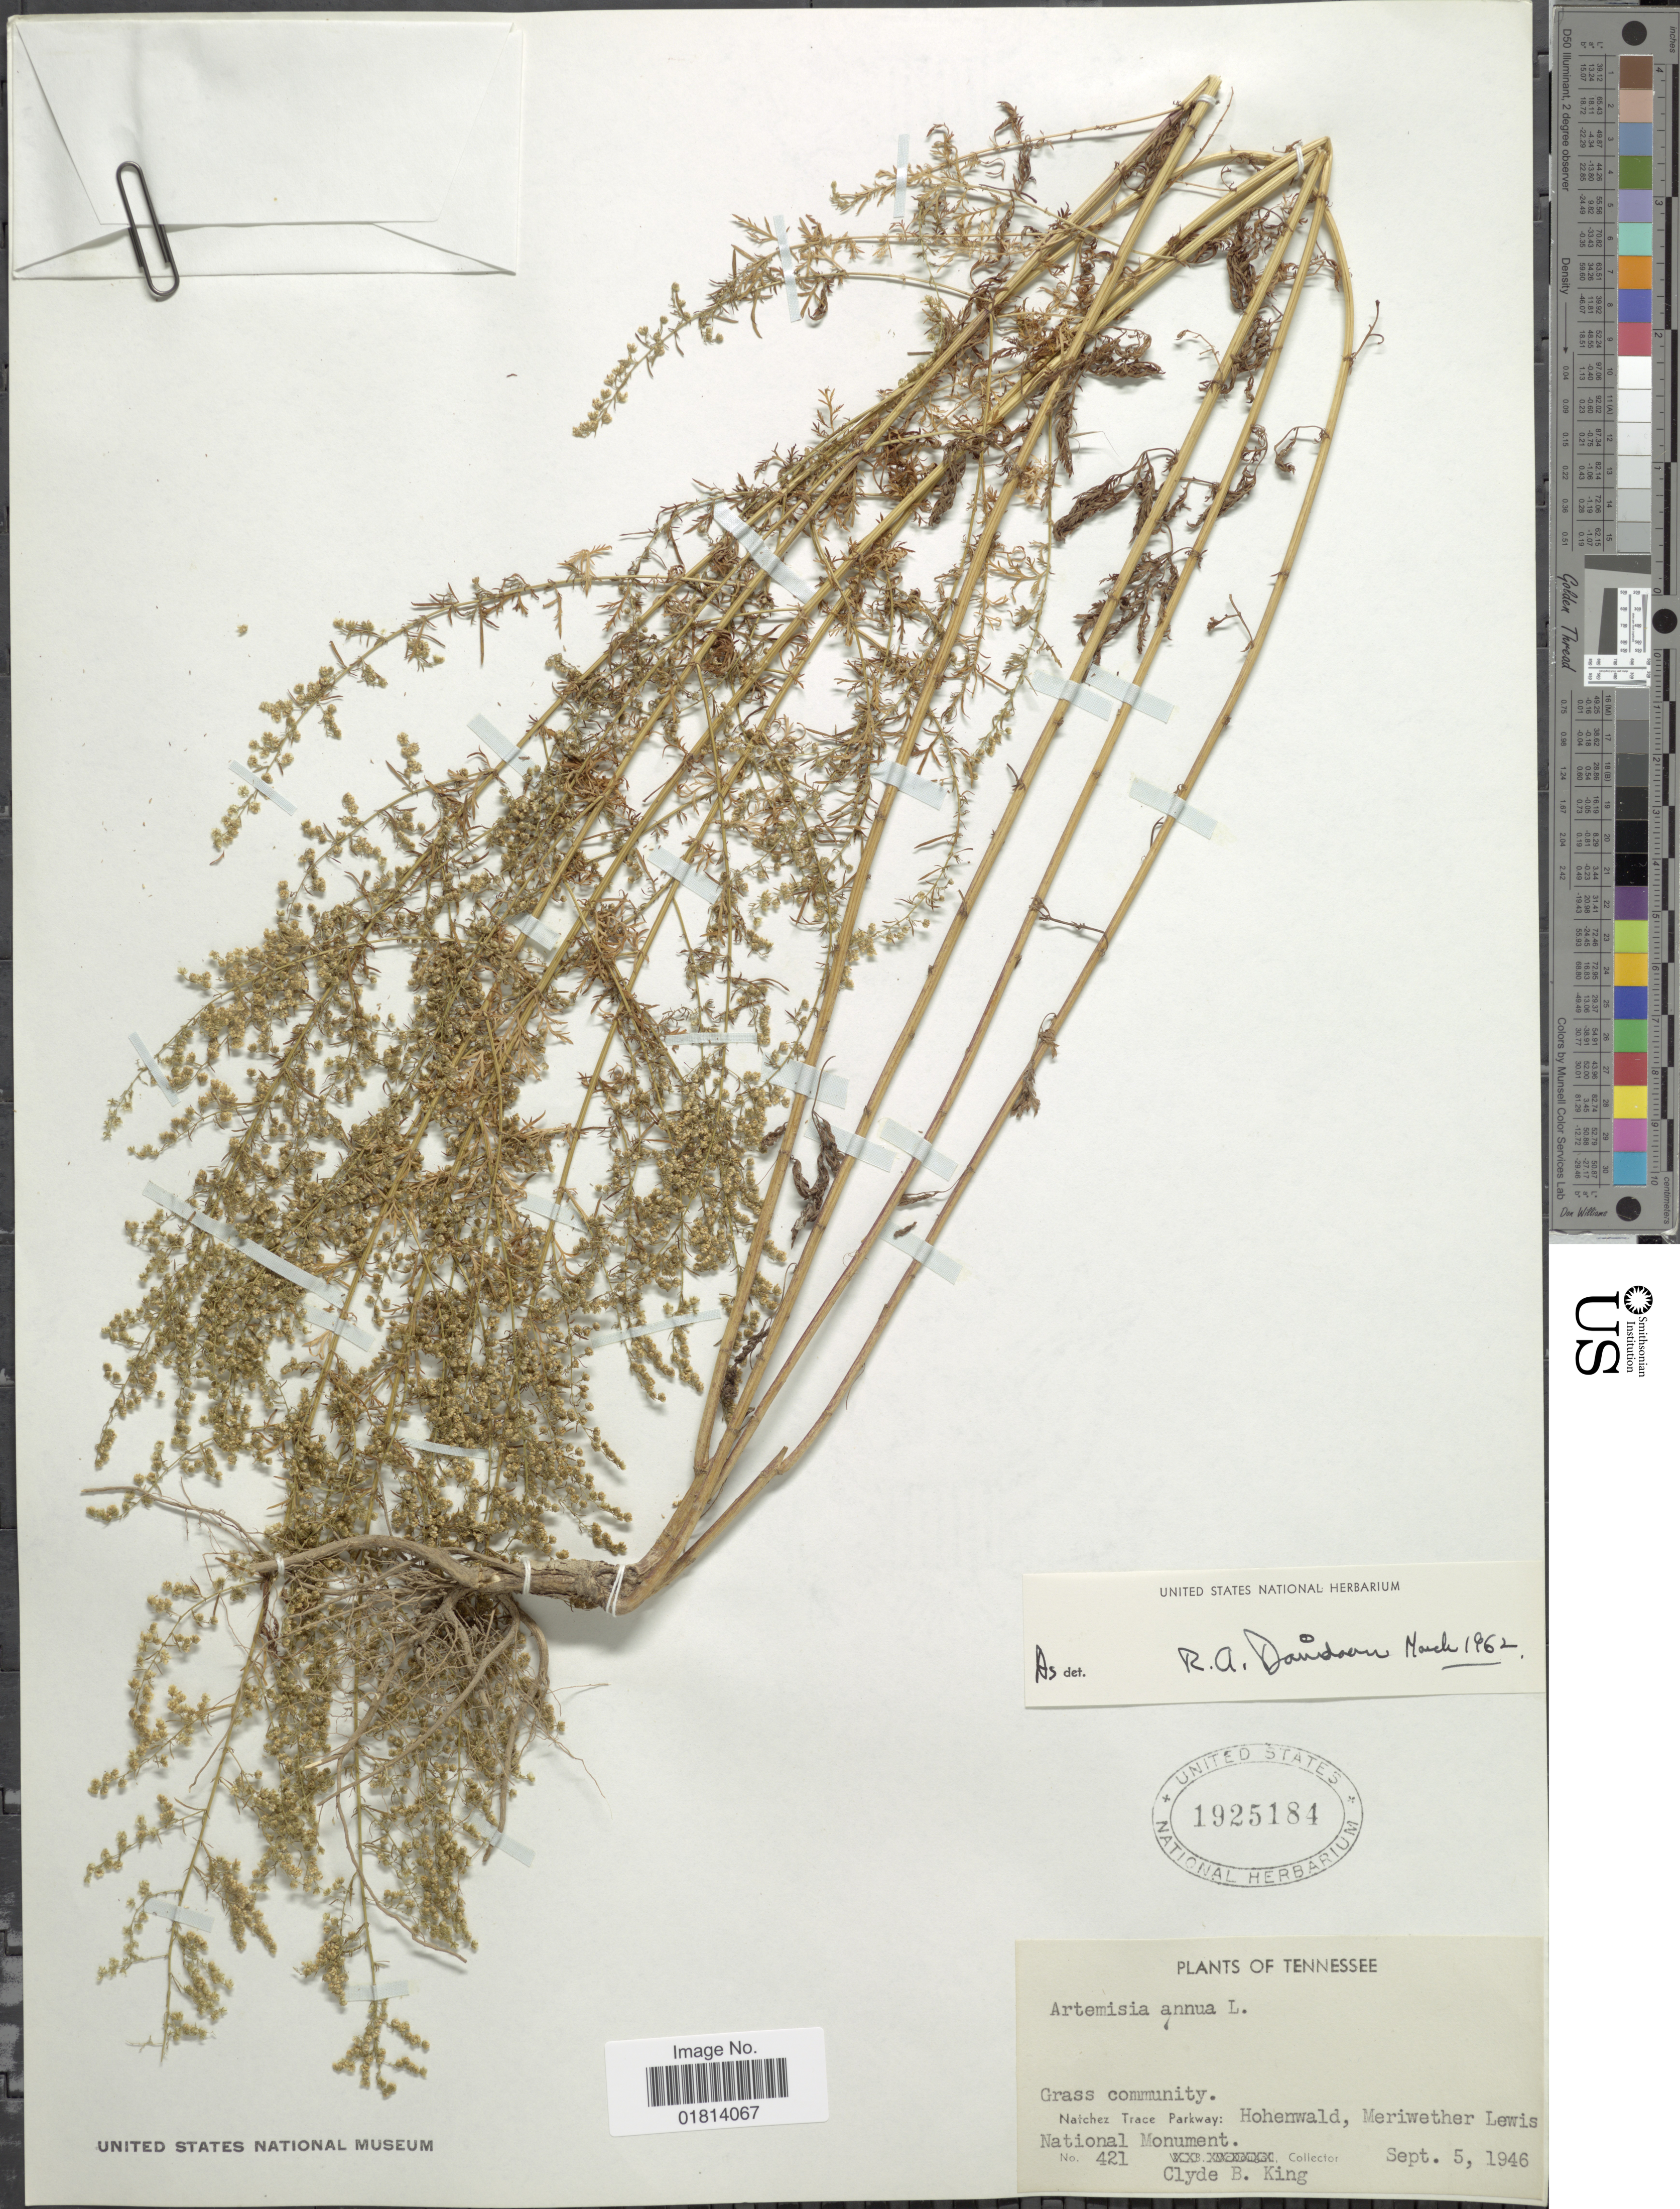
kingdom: Plantae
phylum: Tracheophyta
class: Magnoliopsida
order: Asterales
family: Asteraceae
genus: Artemisia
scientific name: Artemisia annua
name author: L.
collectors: C. King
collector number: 421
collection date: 1946-09-05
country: United States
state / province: Tennessee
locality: Natchez Trace Parkway: Hohenwald, Meriwether Lewis National Monument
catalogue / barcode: US 1925184